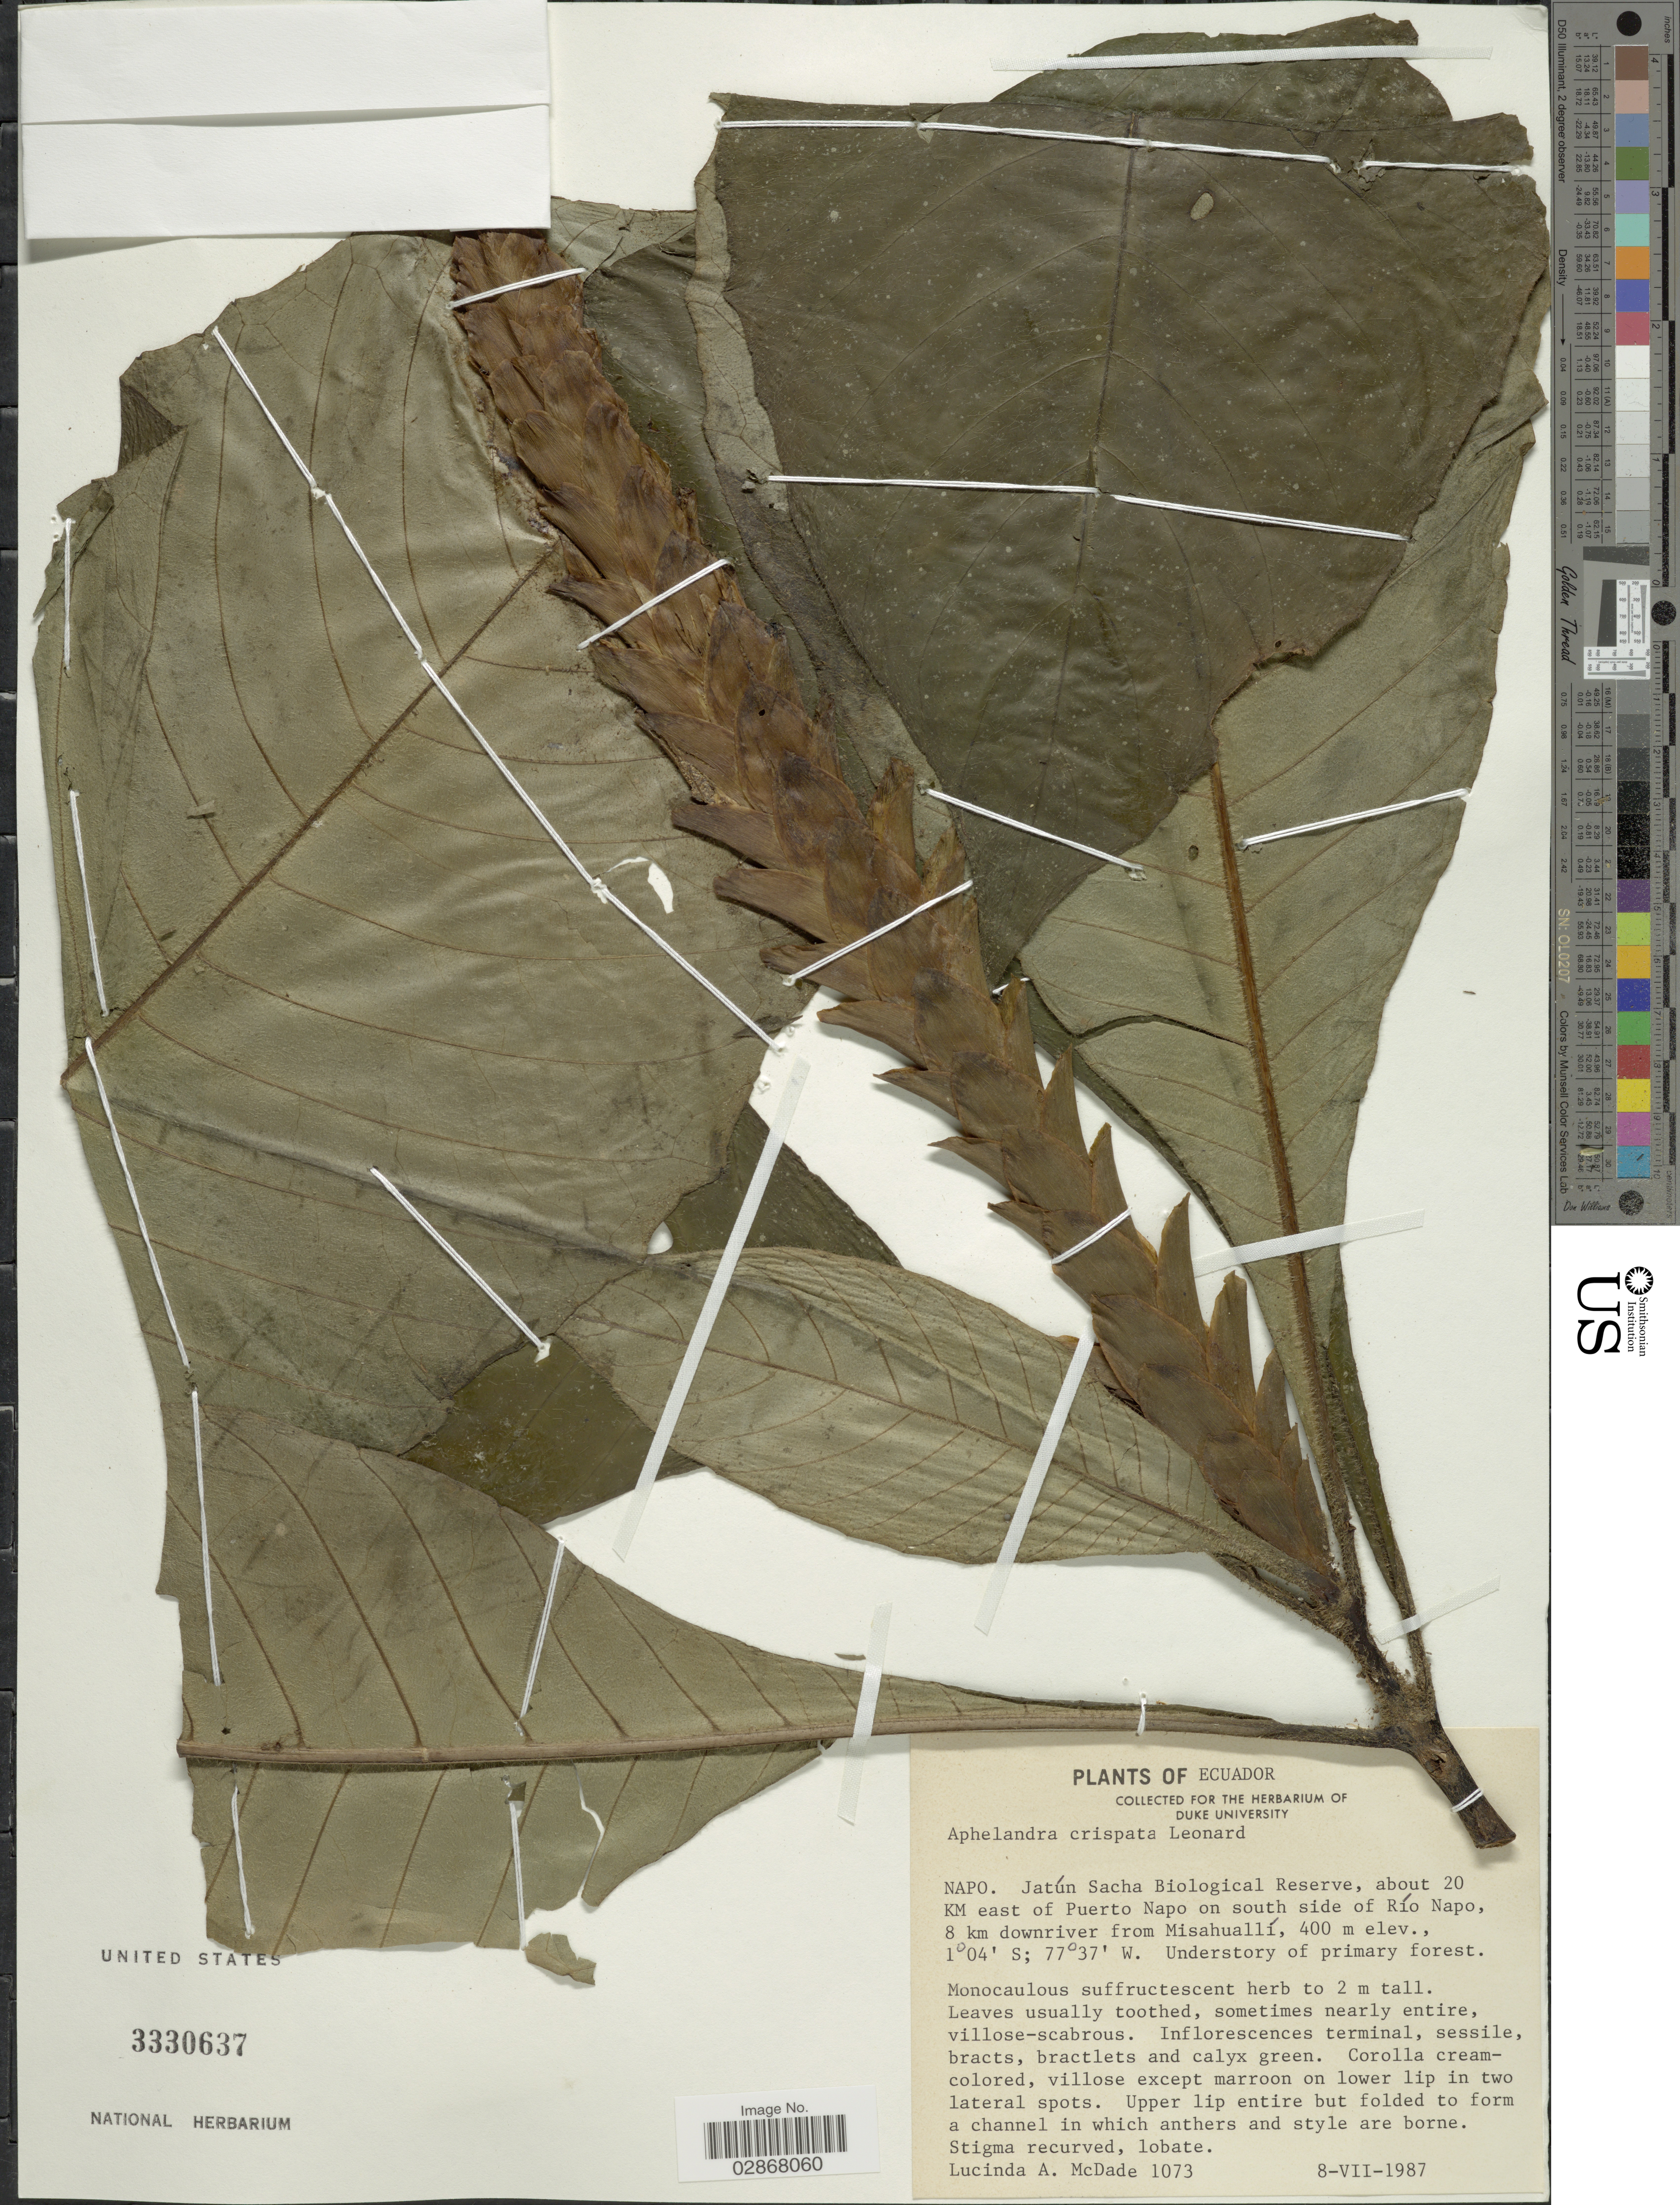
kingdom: Plantae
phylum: Tracheophyta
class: Magnoliopsida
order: Lamiales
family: Acanthaceae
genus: Aphelandra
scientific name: Aphelandra sp.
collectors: L. McDade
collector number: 1073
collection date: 1987-07-08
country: Ecuador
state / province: Napo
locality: Jatún Sacha Biological Reserve, about 20 km east of Puerto Napo on south side of Río Napo, 8 km downriver from Misahuallí.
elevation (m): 400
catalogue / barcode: US 3330637